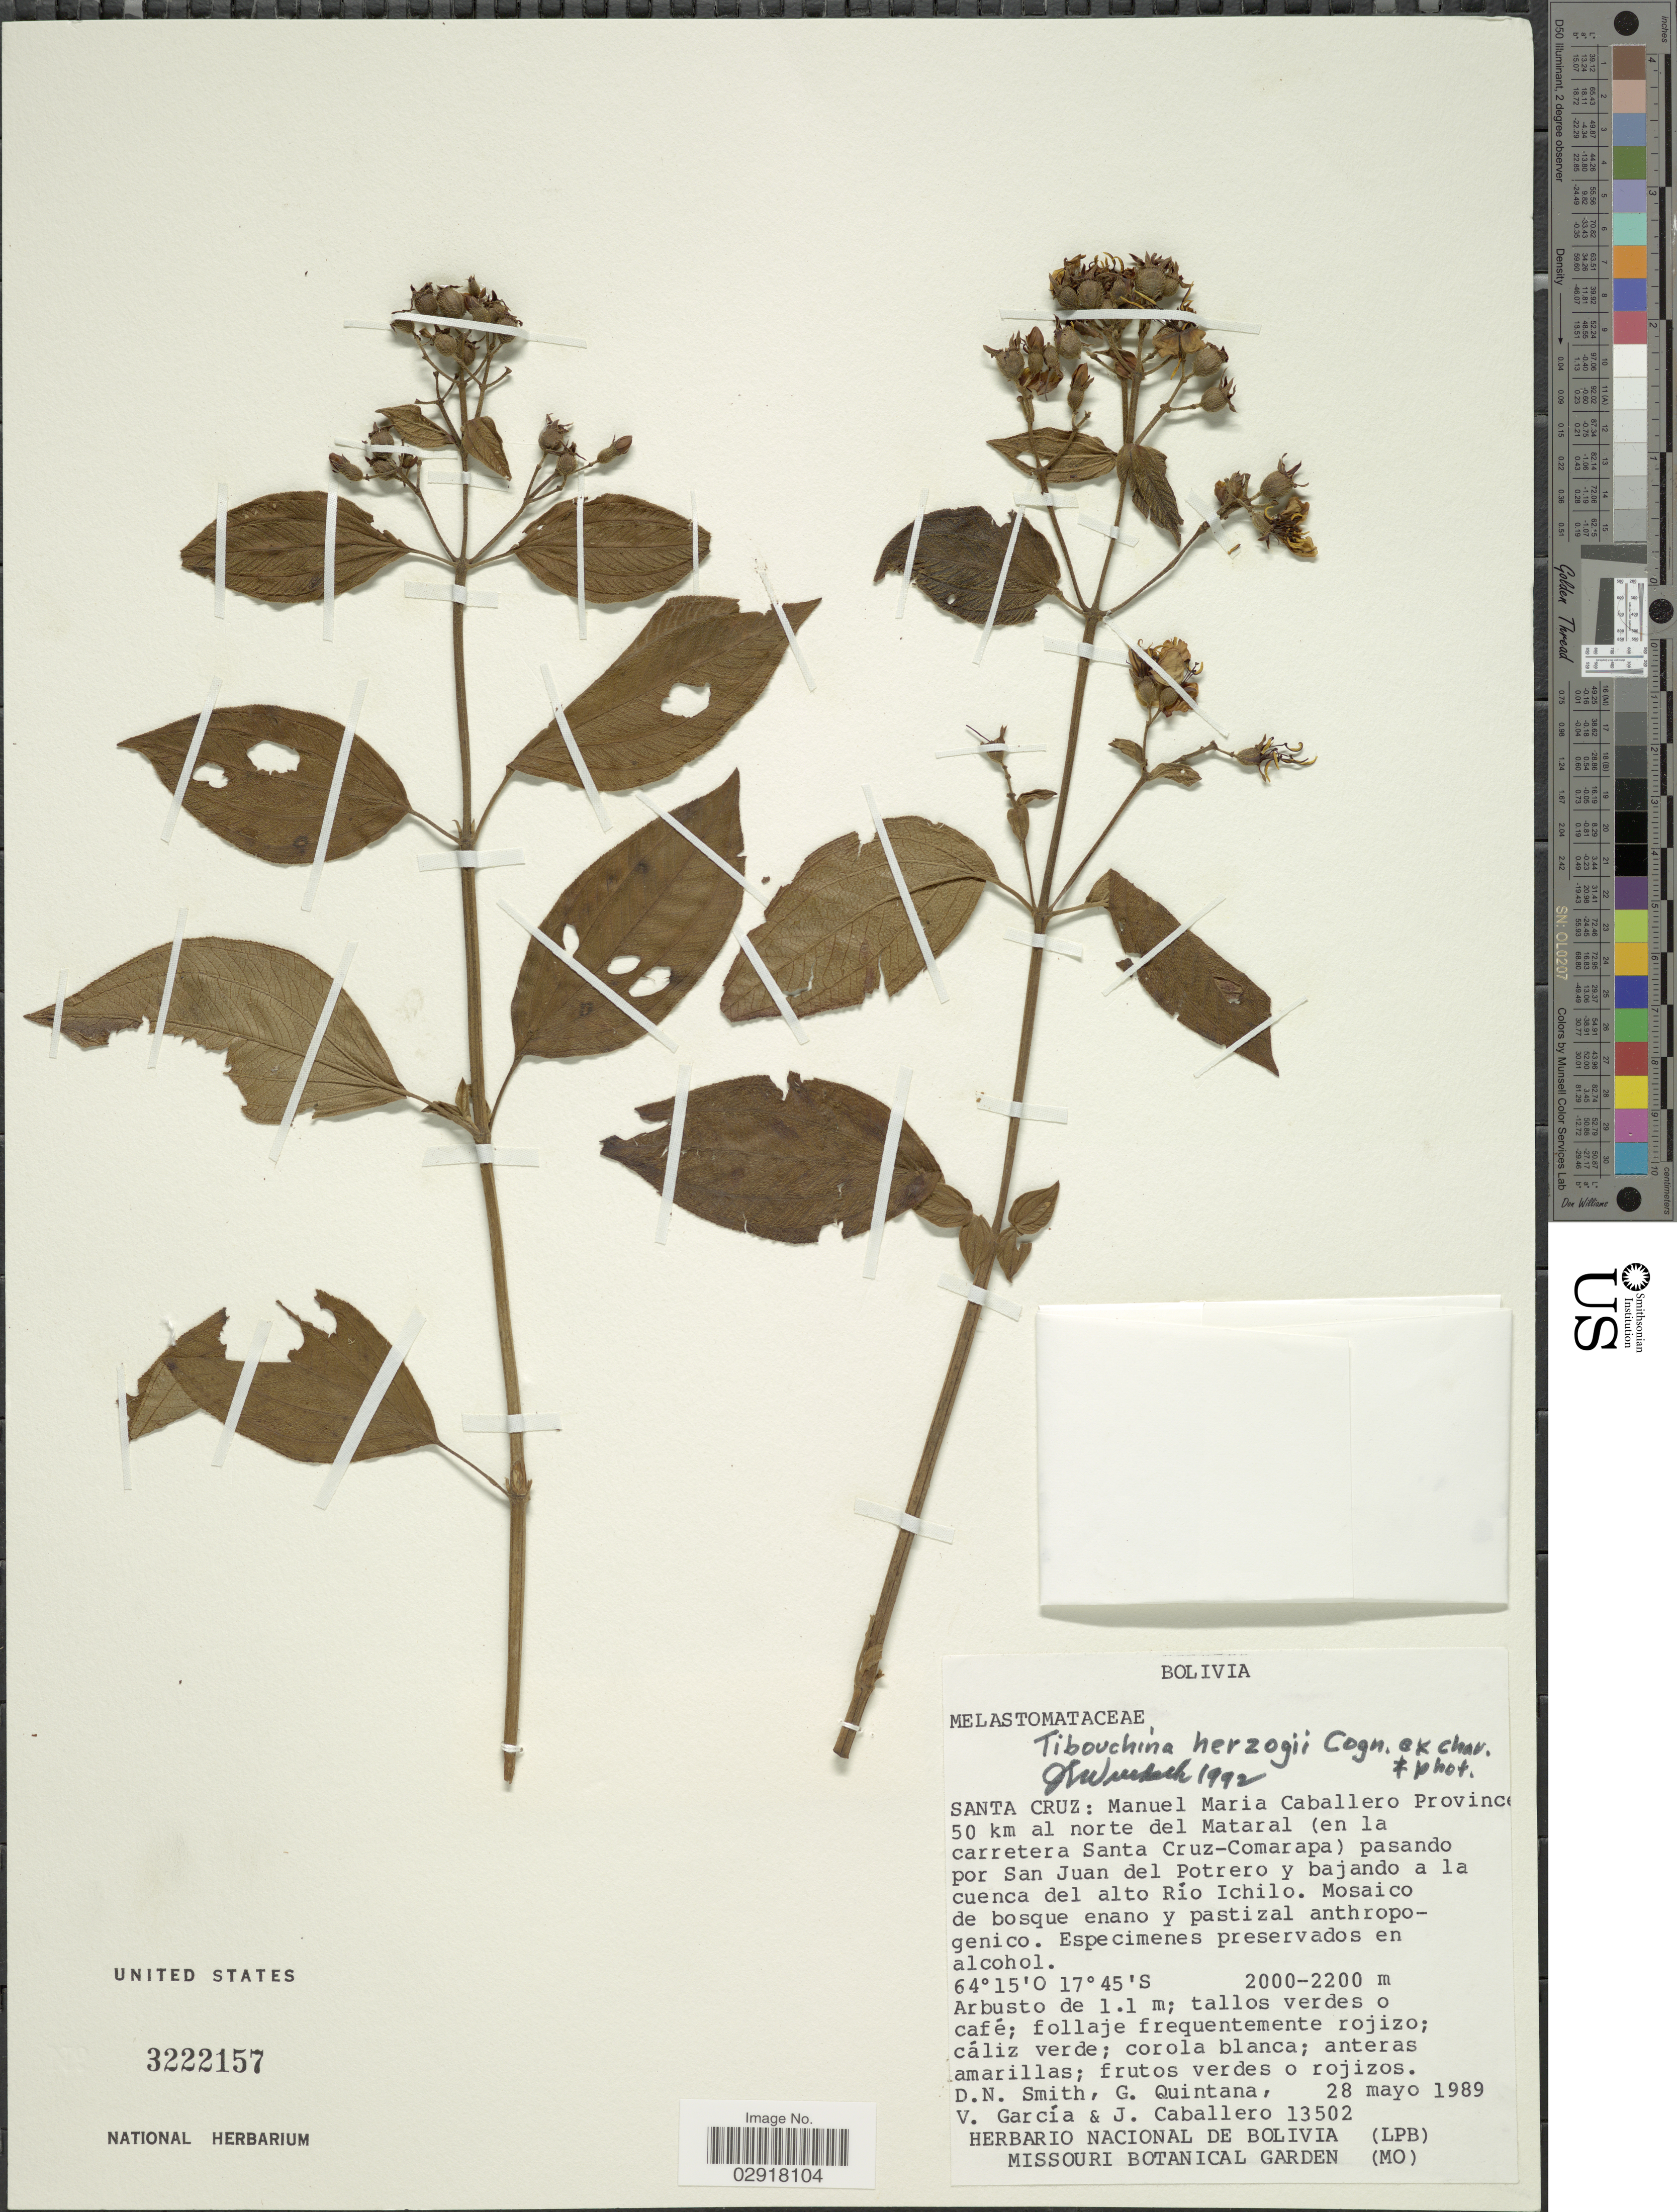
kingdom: Plantae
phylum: Tracheophyta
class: Magnoliopsida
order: Myrtales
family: Melastomataceae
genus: Chaetogastra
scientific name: Chaetogastra herzogii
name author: (Cogn.) P.J.F. Guim. & Michelang.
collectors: D. Smith, G. Quintana, V. Garcia & J. Caballero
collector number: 13502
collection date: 1989-05-28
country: Bolivia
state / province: Santa Cruz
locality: Manuel Maria Caballero Province. 50 km al norte del Mataral (en la carretera Santa Cruz-Comarapa) pasando por San Juan del Potrero y bajando a la cuenca del alto Río Ichilo.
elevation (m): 2000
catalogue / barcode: US 3222157